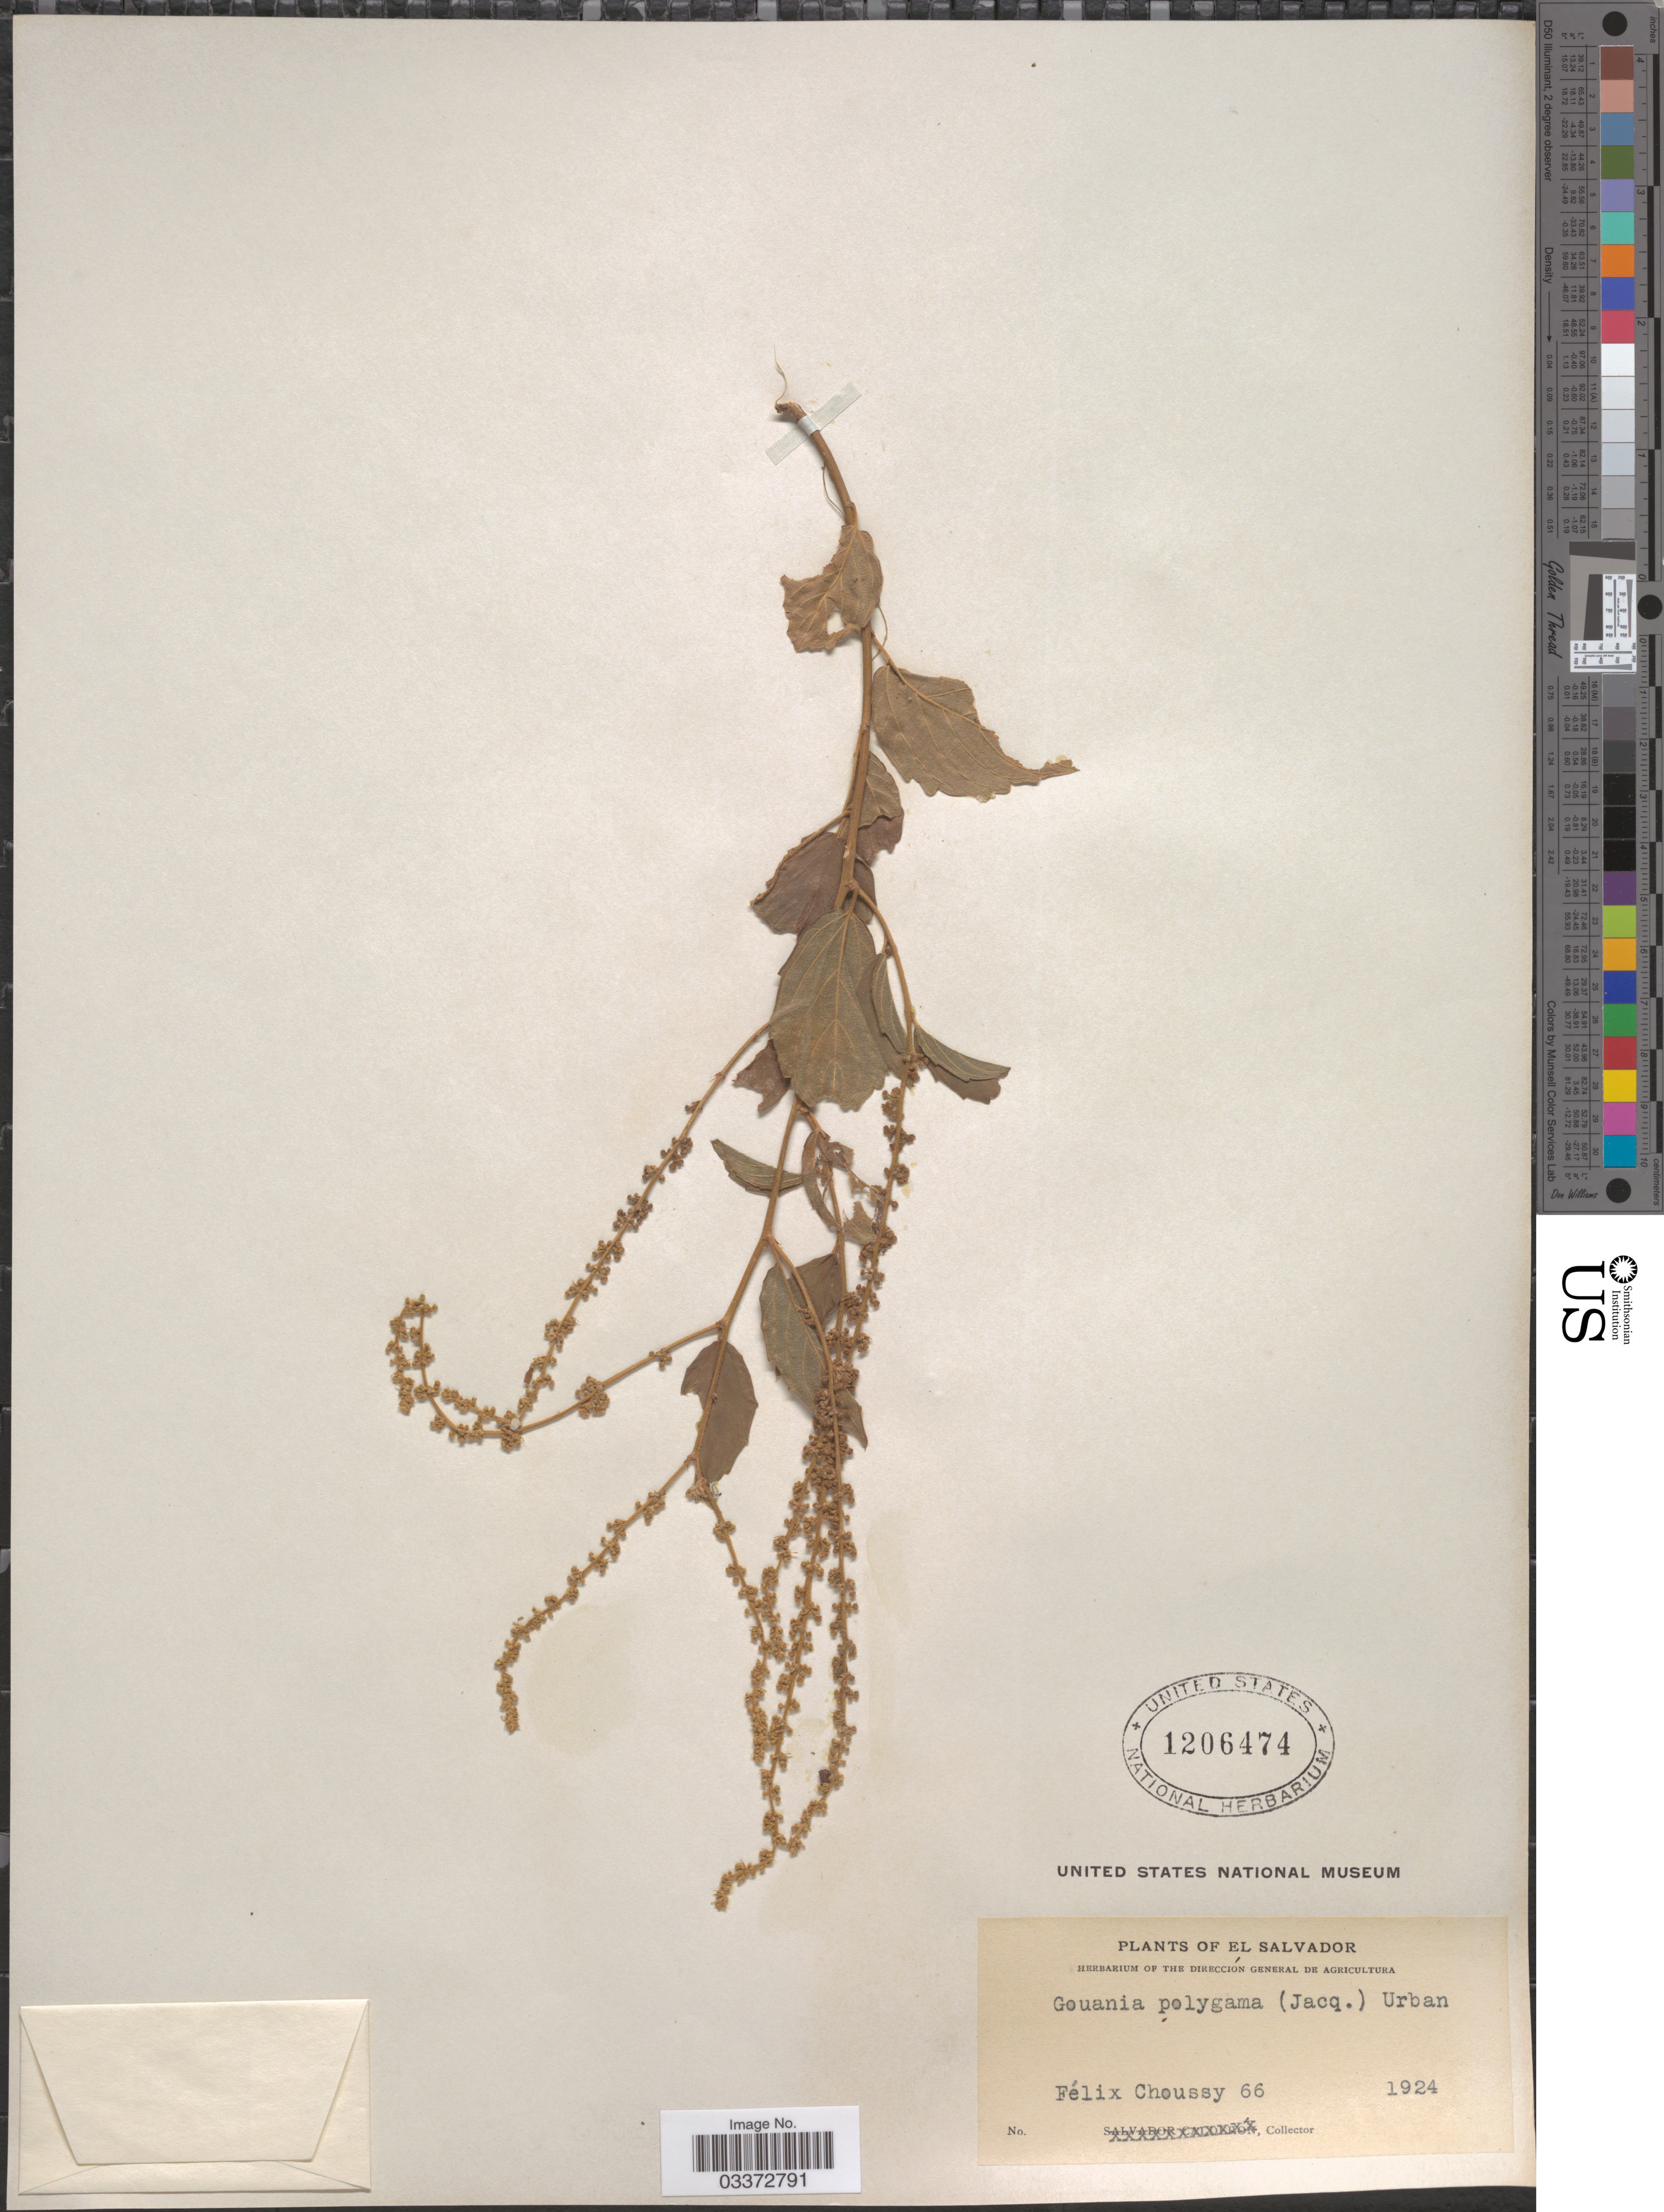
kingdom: Plantae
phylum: Tracheophyta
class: Magnoliopsida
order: Rosales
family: Rhamnaceae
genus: Gouania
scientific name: Gouania polygama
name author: (Jacq.) Urb.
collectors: F. Choussy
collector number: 66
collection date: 1924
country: El Salvador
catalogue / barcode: US 1206474